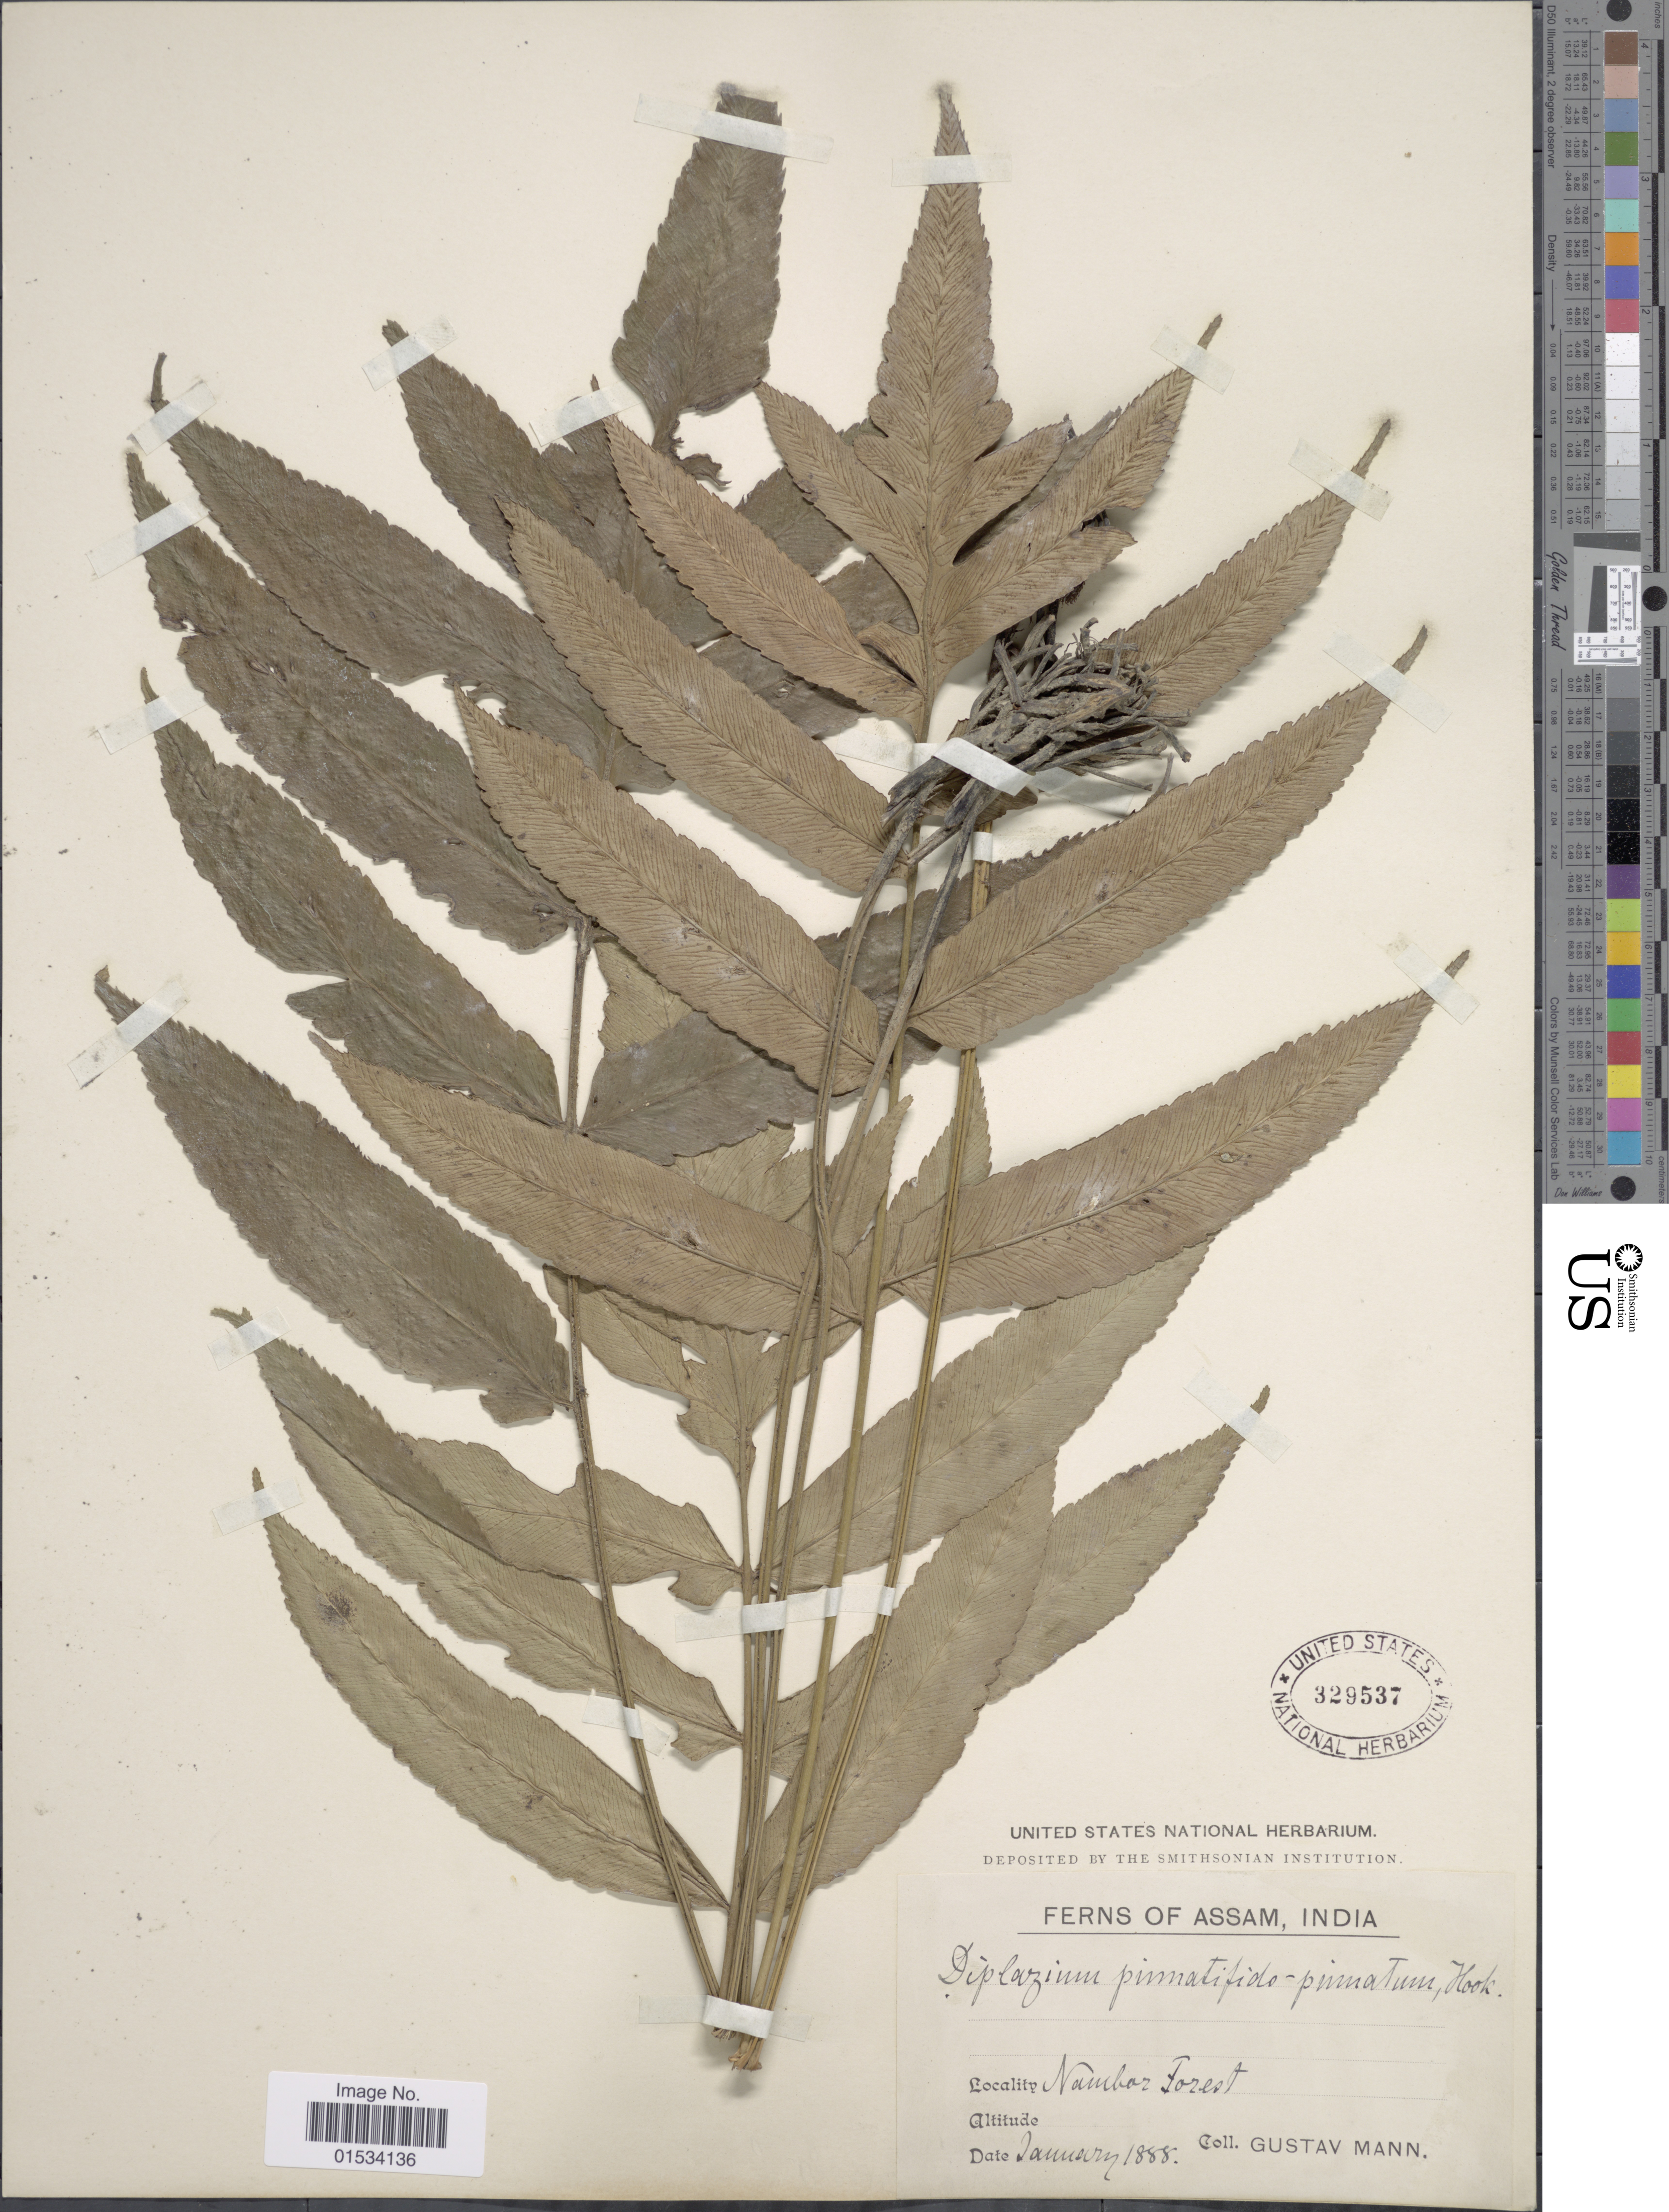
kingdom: Plantae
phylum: Tracheophyta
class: Polypodiopsida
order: Polypodiales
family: Athyriaceae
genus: Diplazium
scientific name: Diplazium pinnatifidopinnatum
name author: (Hook.) T. Moore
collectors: G. Mann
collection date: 1888-01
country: India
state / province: Assam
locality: Naubar Forest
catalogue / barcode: US 329537